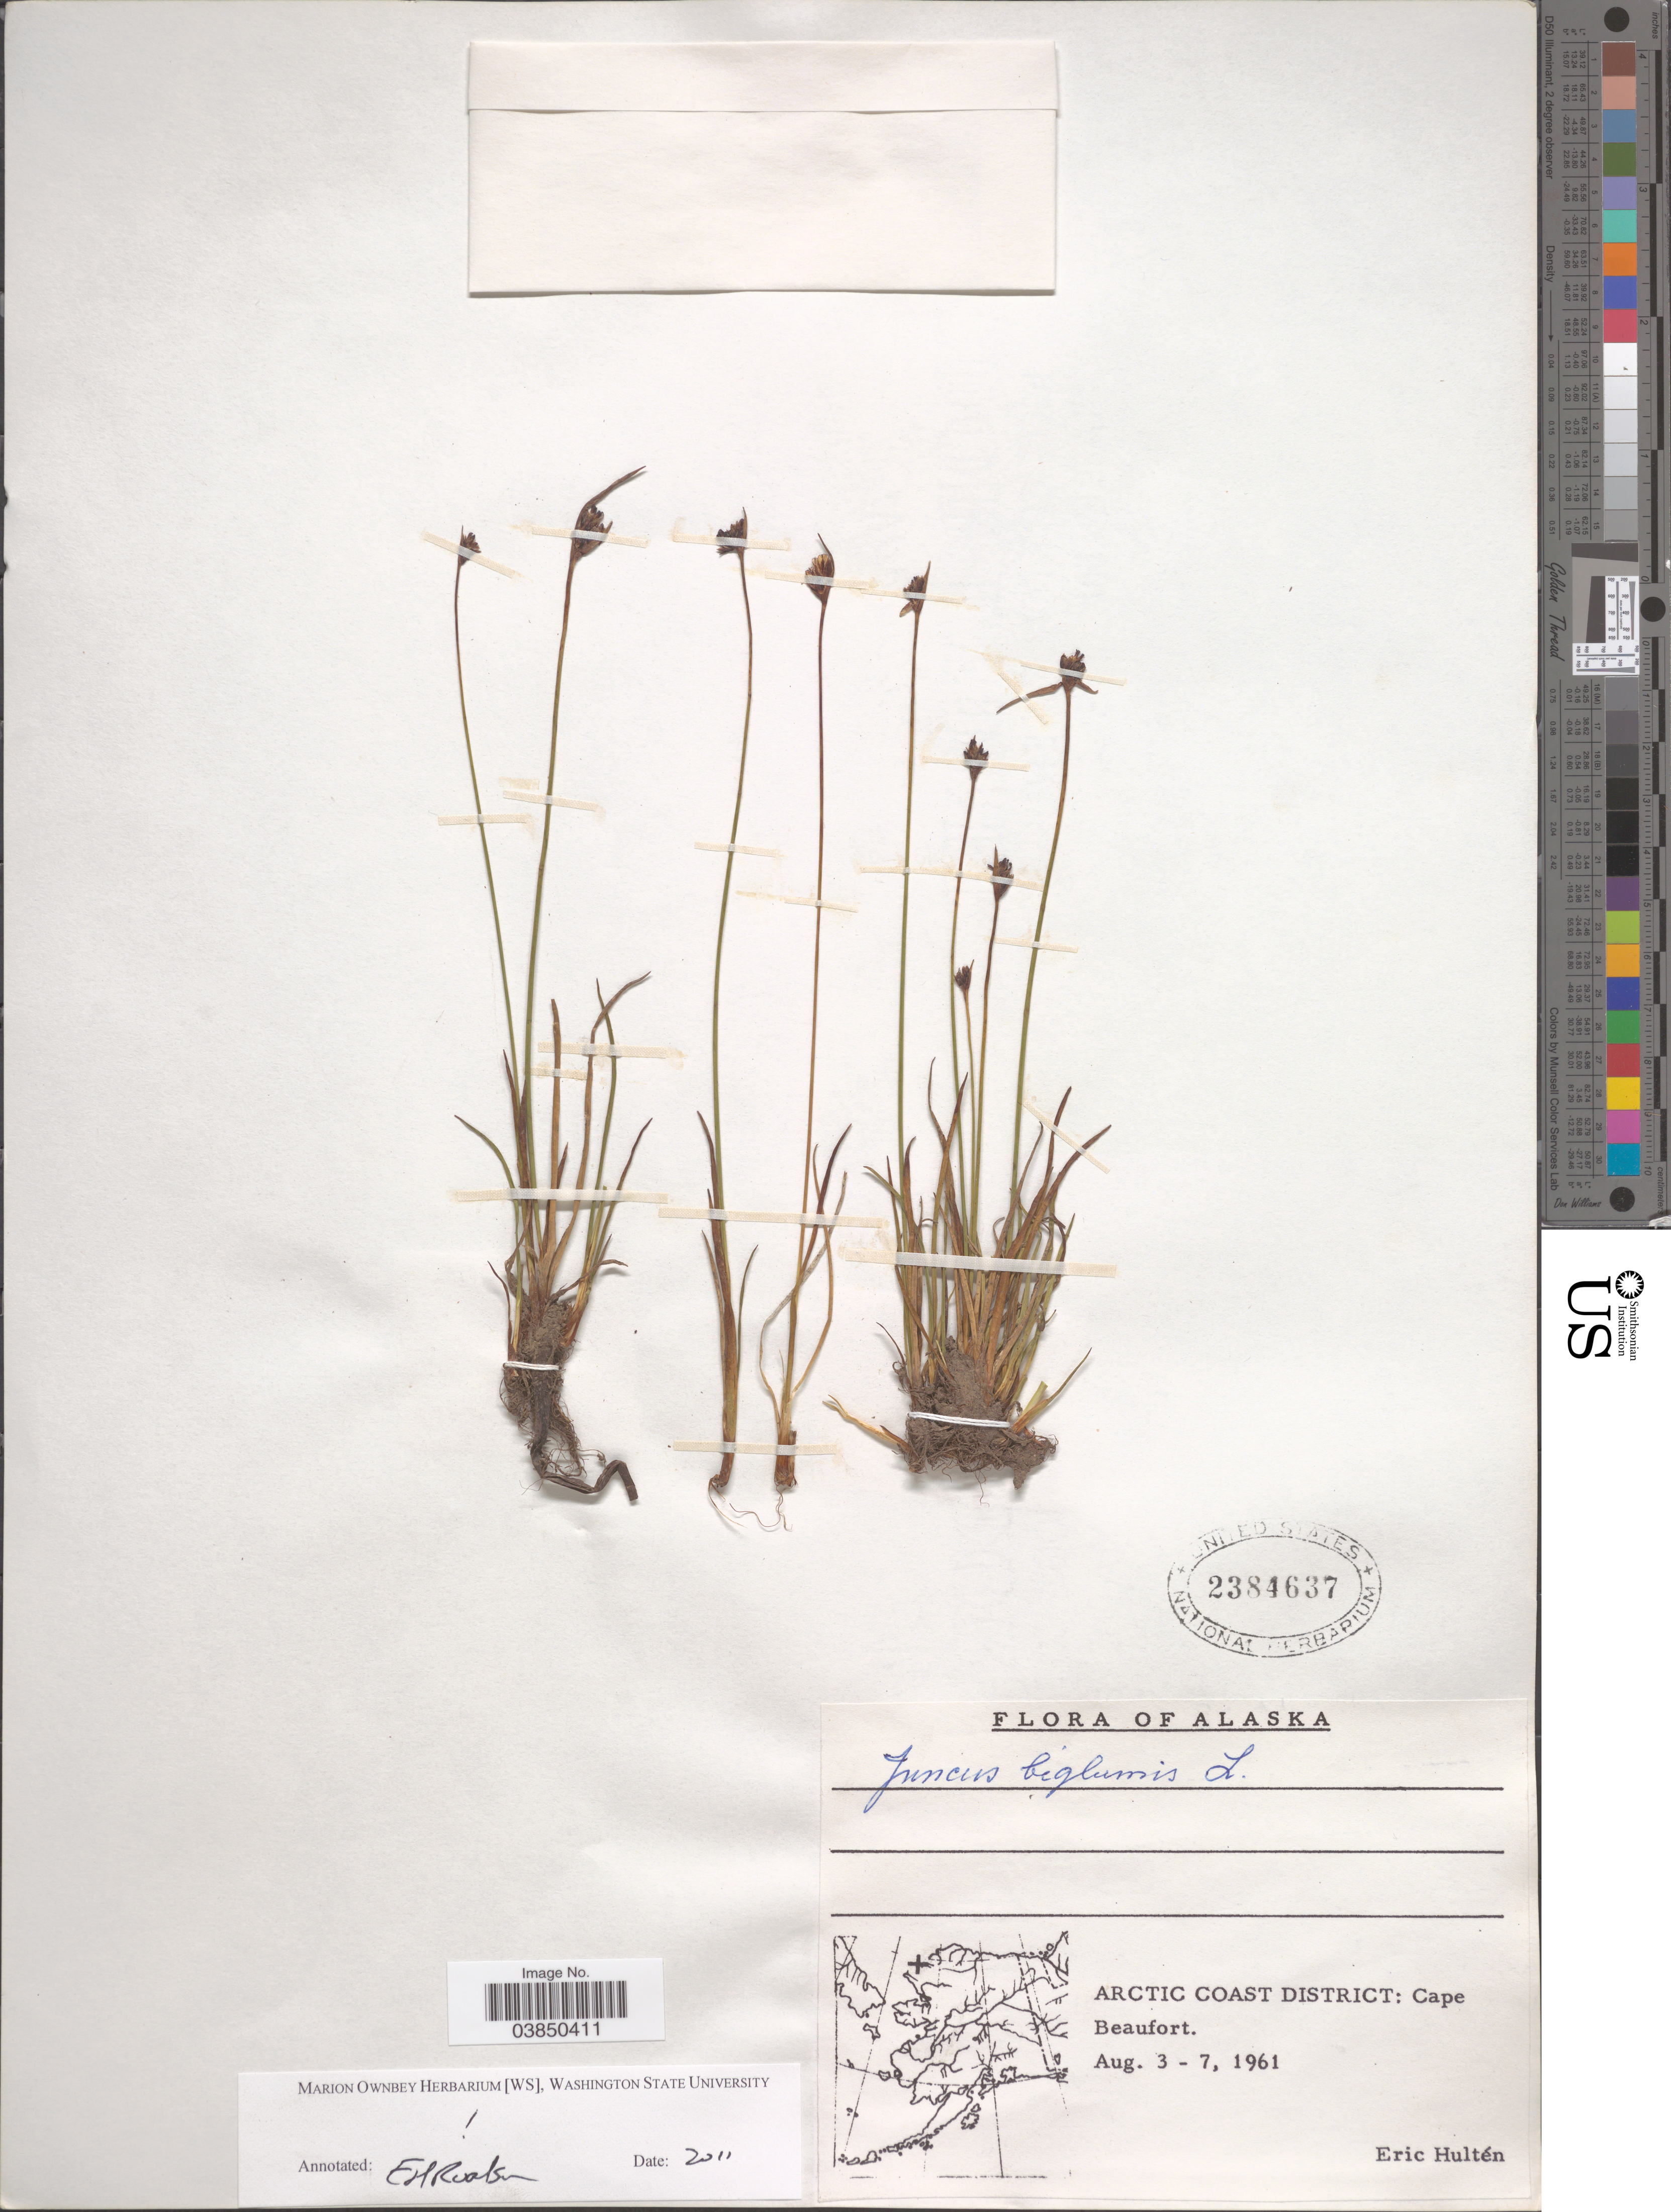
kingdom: Plantae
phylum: Tracheophyta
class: Liliopsida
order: Poales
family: Juncaceae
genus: Juncus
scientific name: Juncus biglumis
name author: L.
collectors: E. G. Hultén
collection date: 1961-08-03/1961-08-07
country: United States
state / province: Alaska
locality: Arctic Coast District: Cape Beaufort.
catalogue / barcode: US 2384637